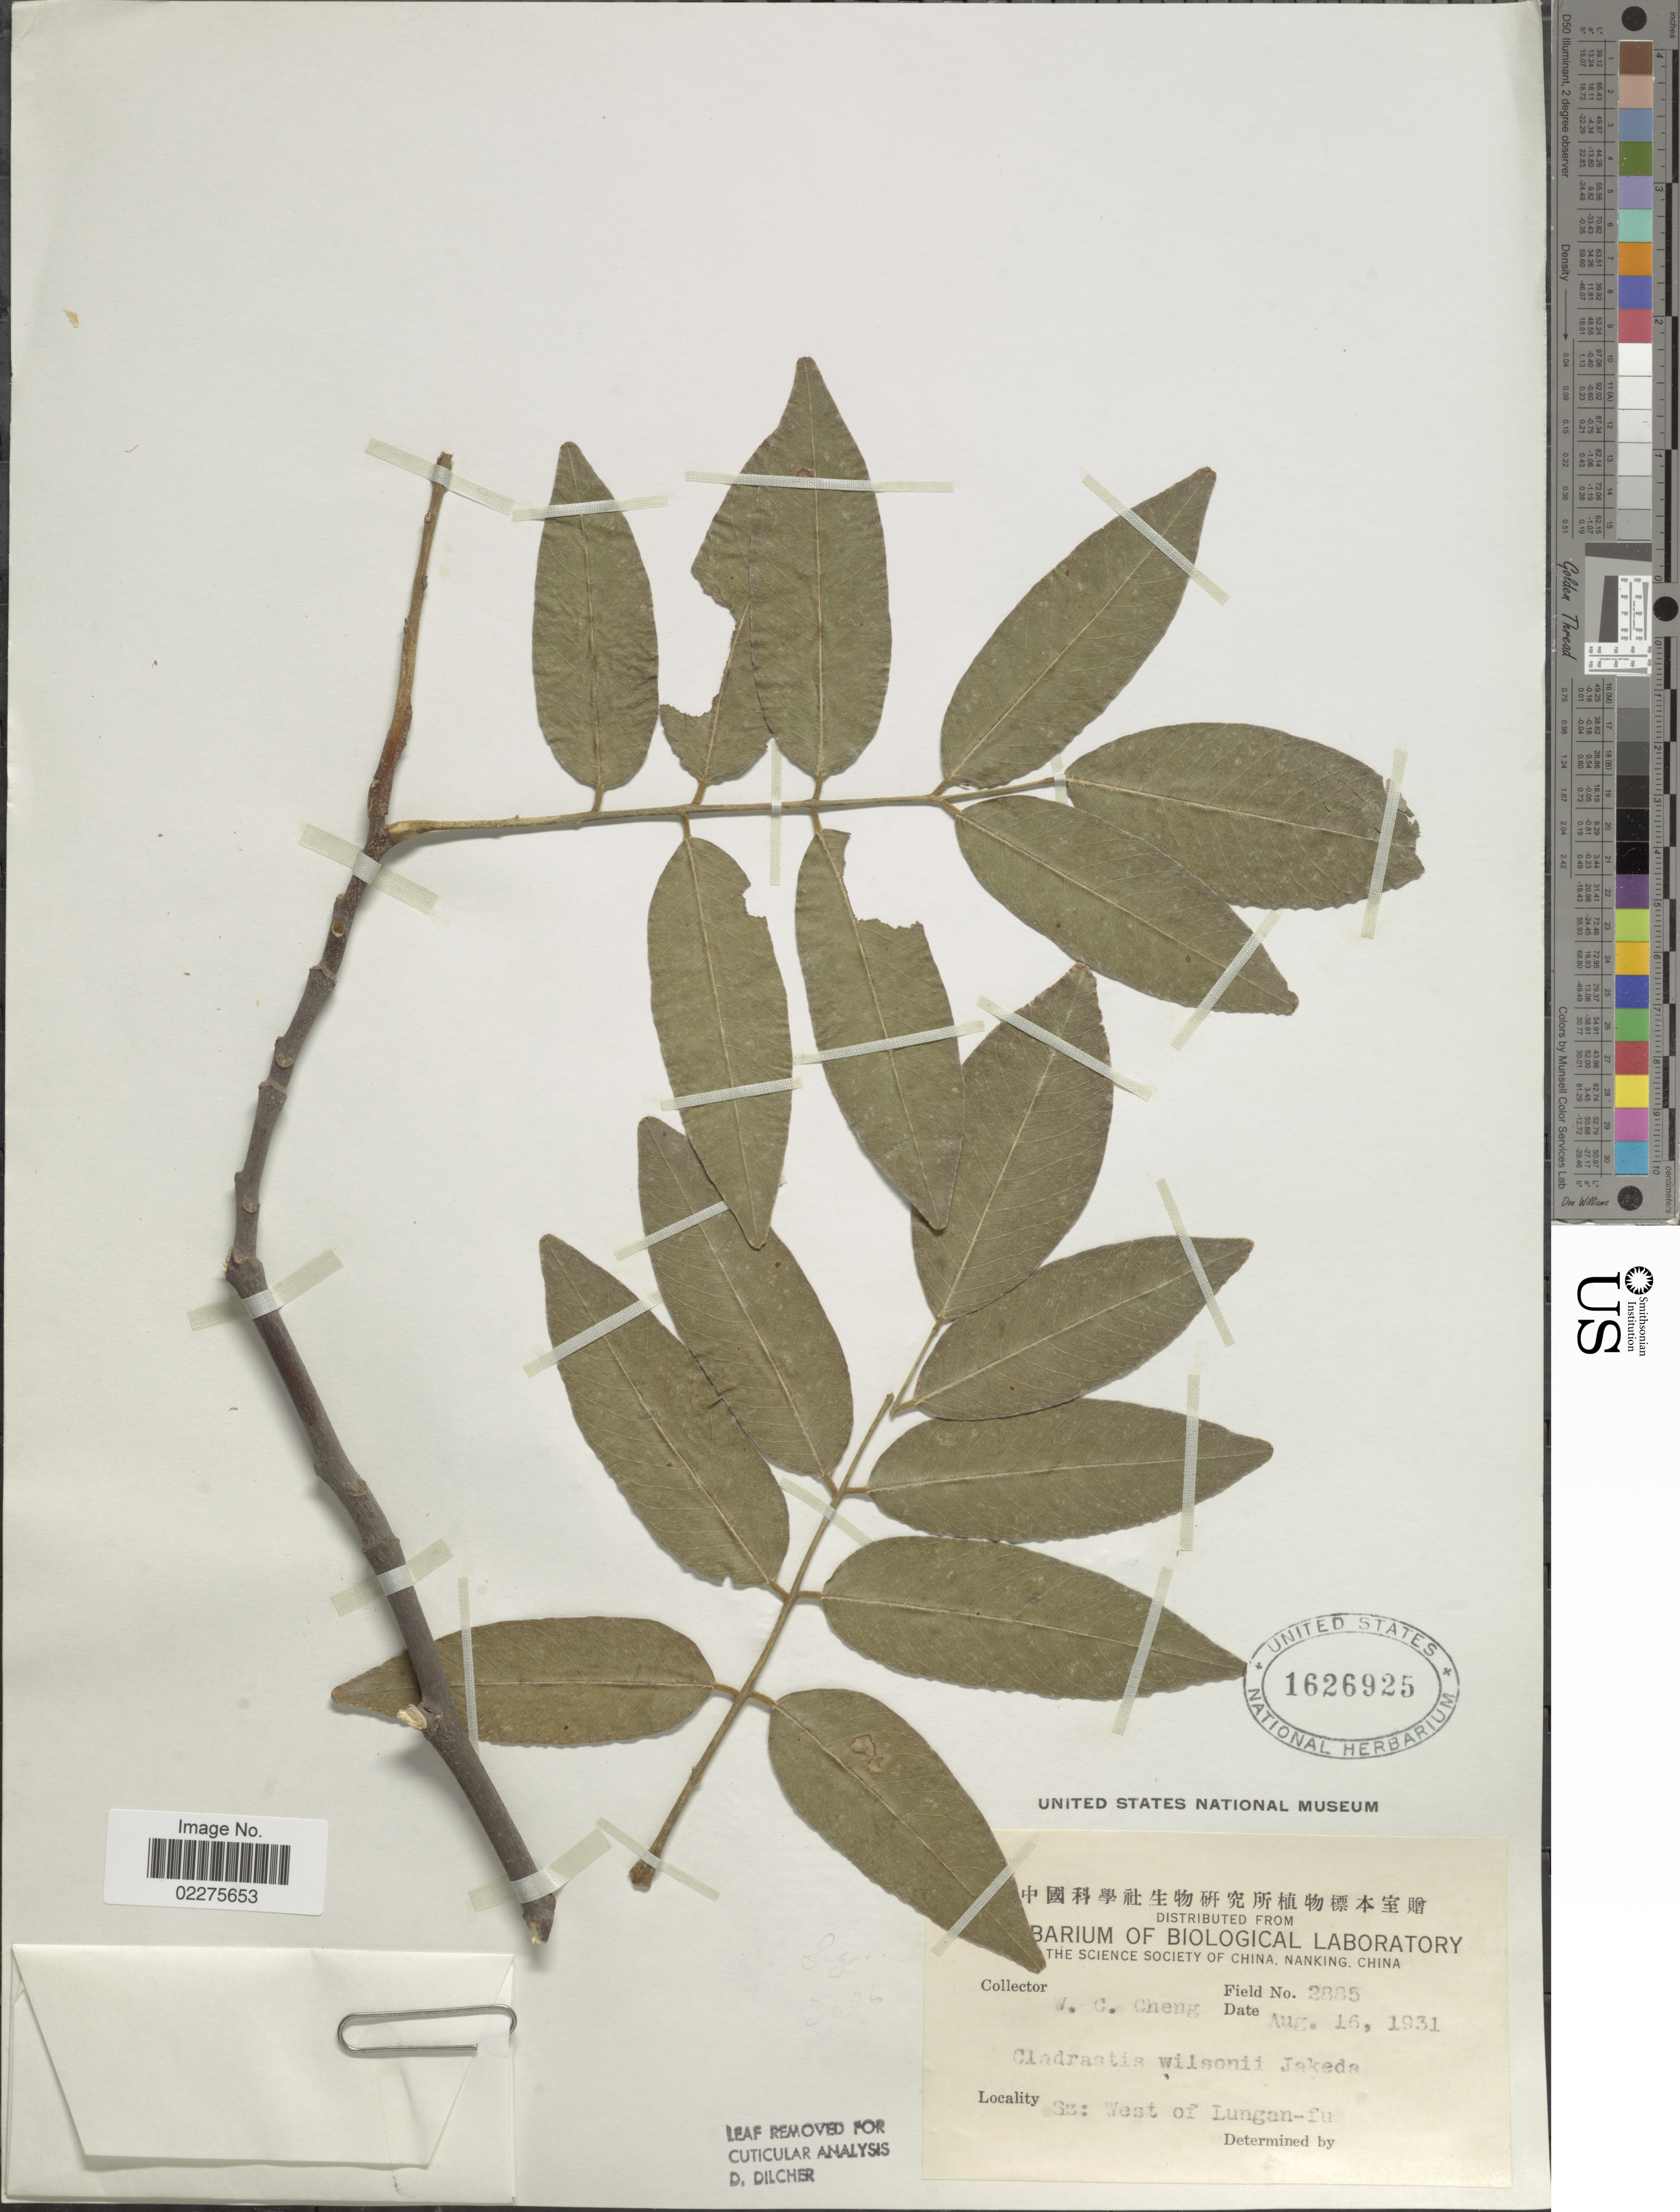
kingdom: Plantae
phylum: Tracheophyta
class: Magnoliopsida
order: Fabales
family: Fabaceae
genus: Cladrastis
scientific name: Cladrastis wilsonii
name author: Takeda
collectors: W. C. Cheng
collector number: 2885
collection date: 1931-08-16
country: China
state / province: Sichuan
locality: Sz: West of Lungan-fu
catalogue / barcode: US 1626925